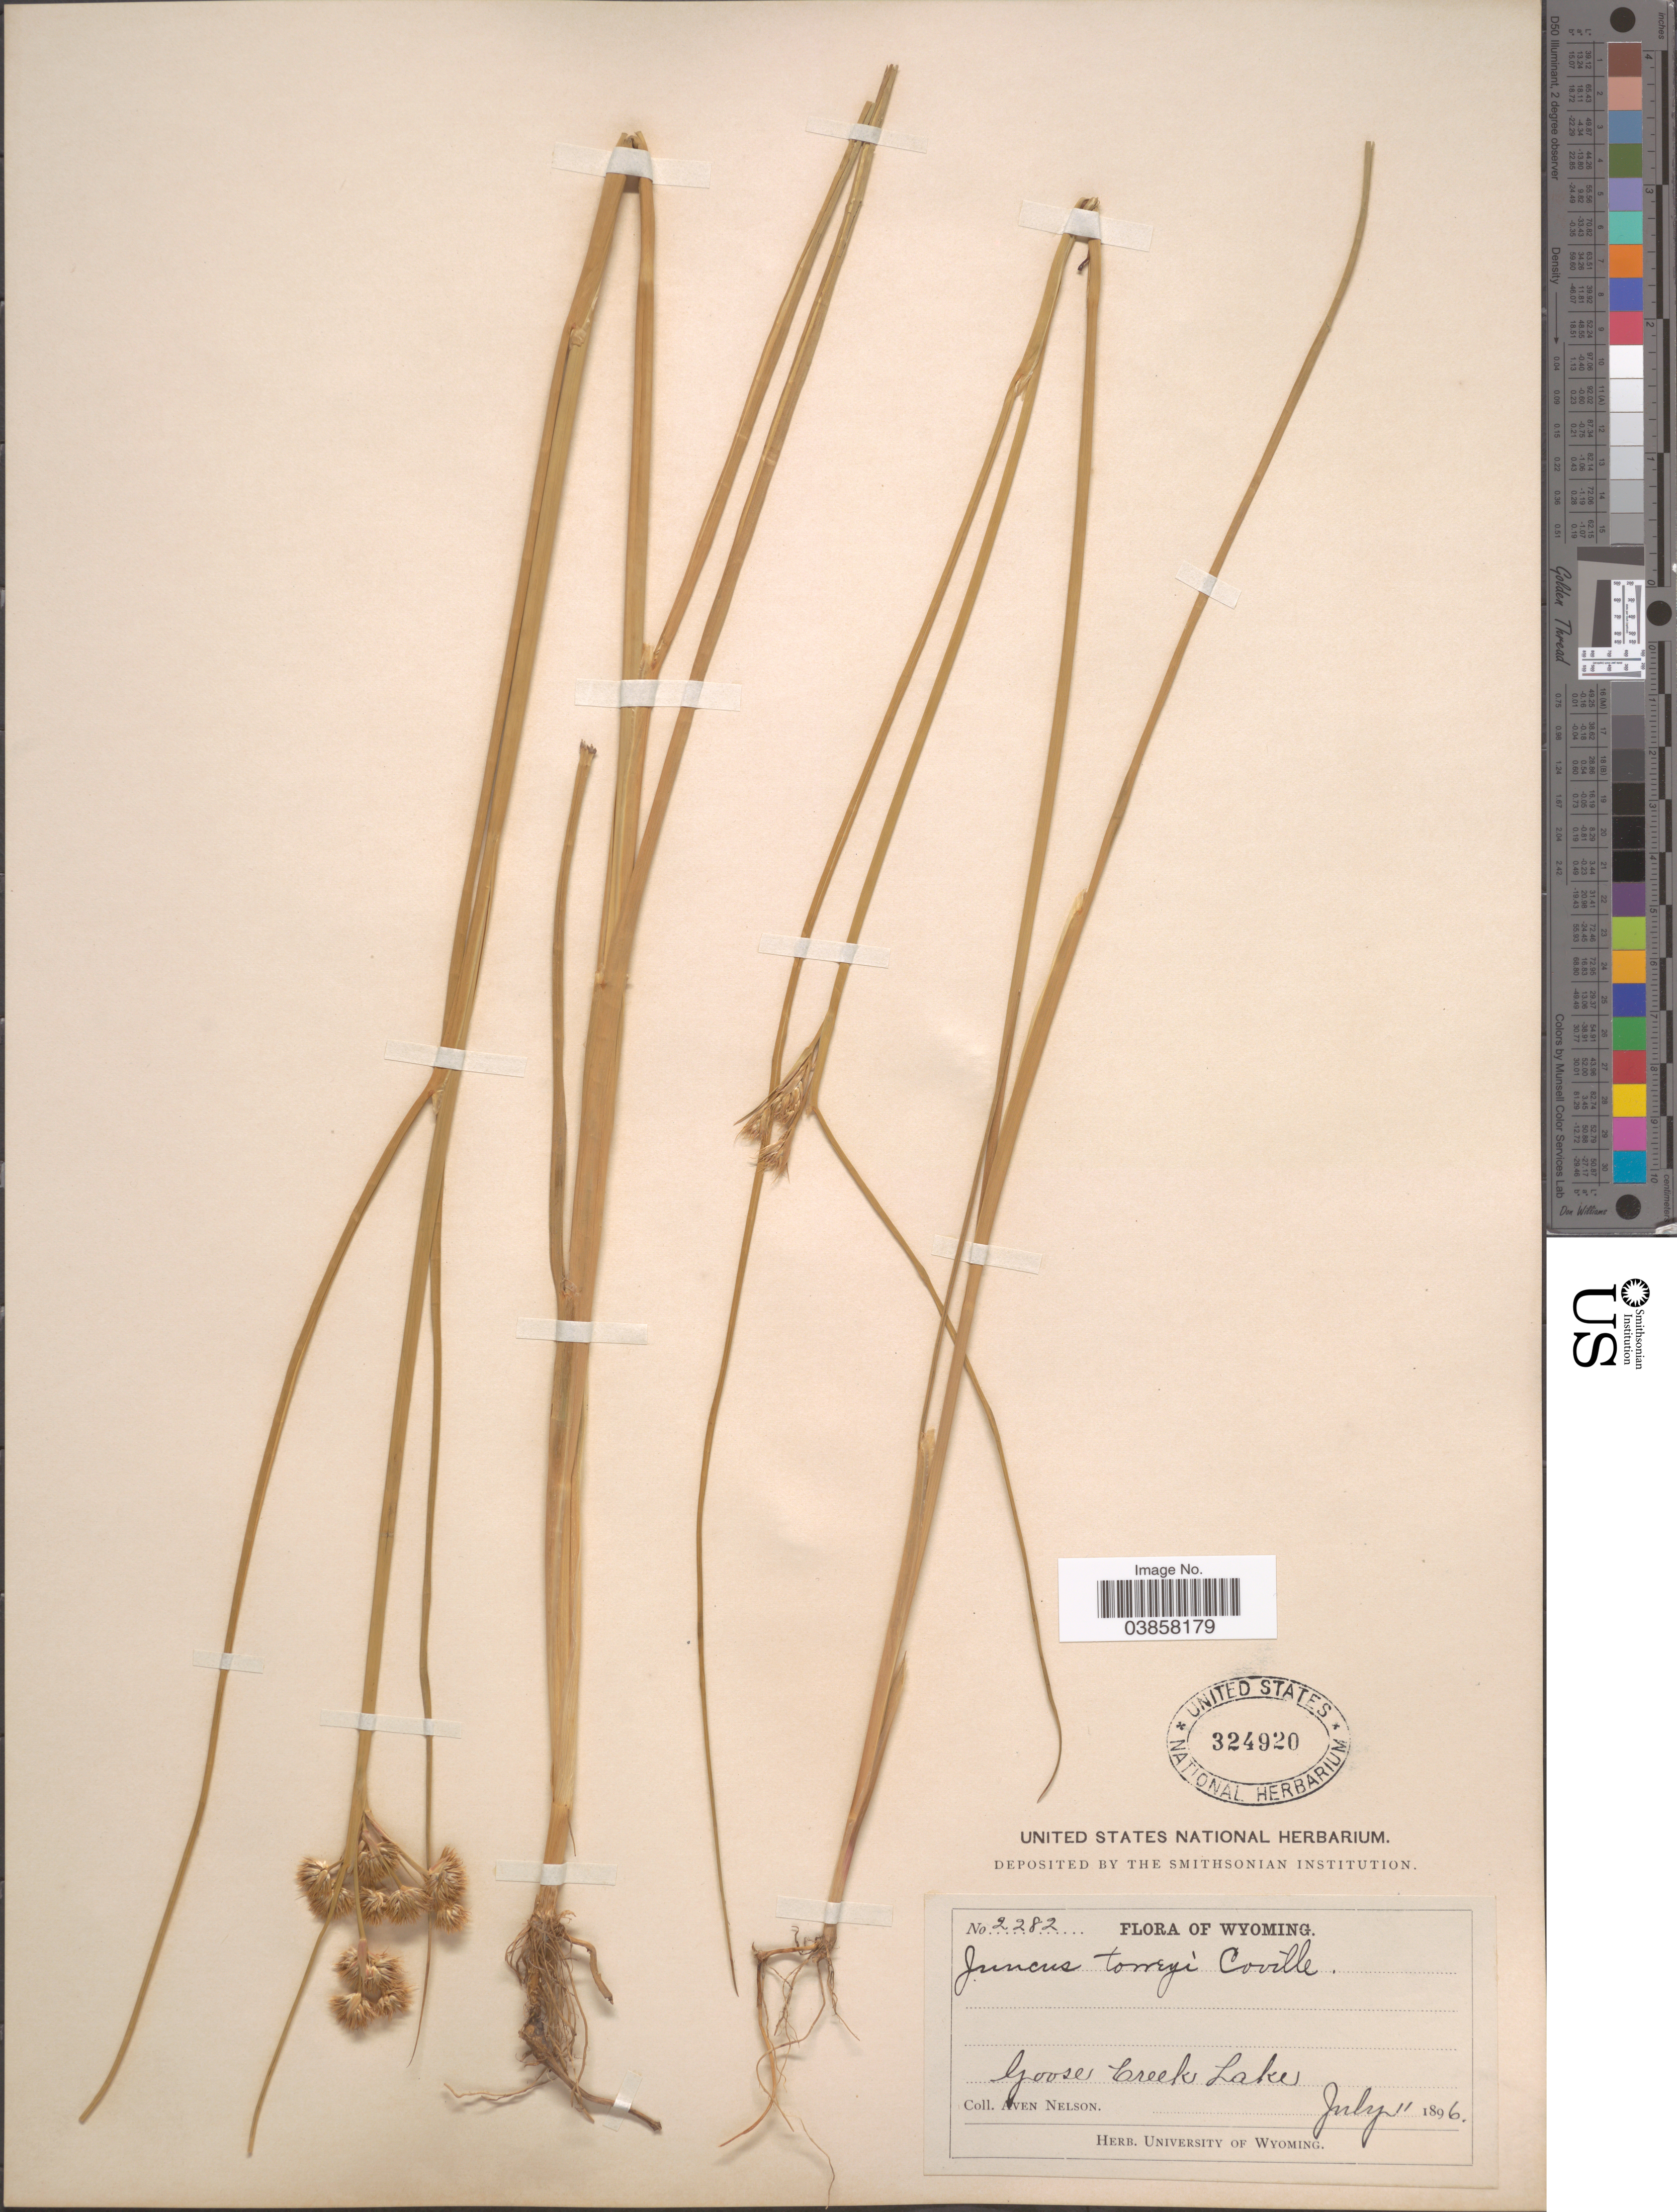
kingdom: Plantae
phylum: Tracheophyta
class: Liliopsida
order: Poales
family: Juncaceae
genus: Juncus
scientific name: Juncus torreyi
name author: Coville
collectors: A. Nelson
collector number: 2282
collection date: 1896-07-11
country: United States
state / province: Wyoming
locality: Goose Creek Lake.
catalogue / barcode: US 324920